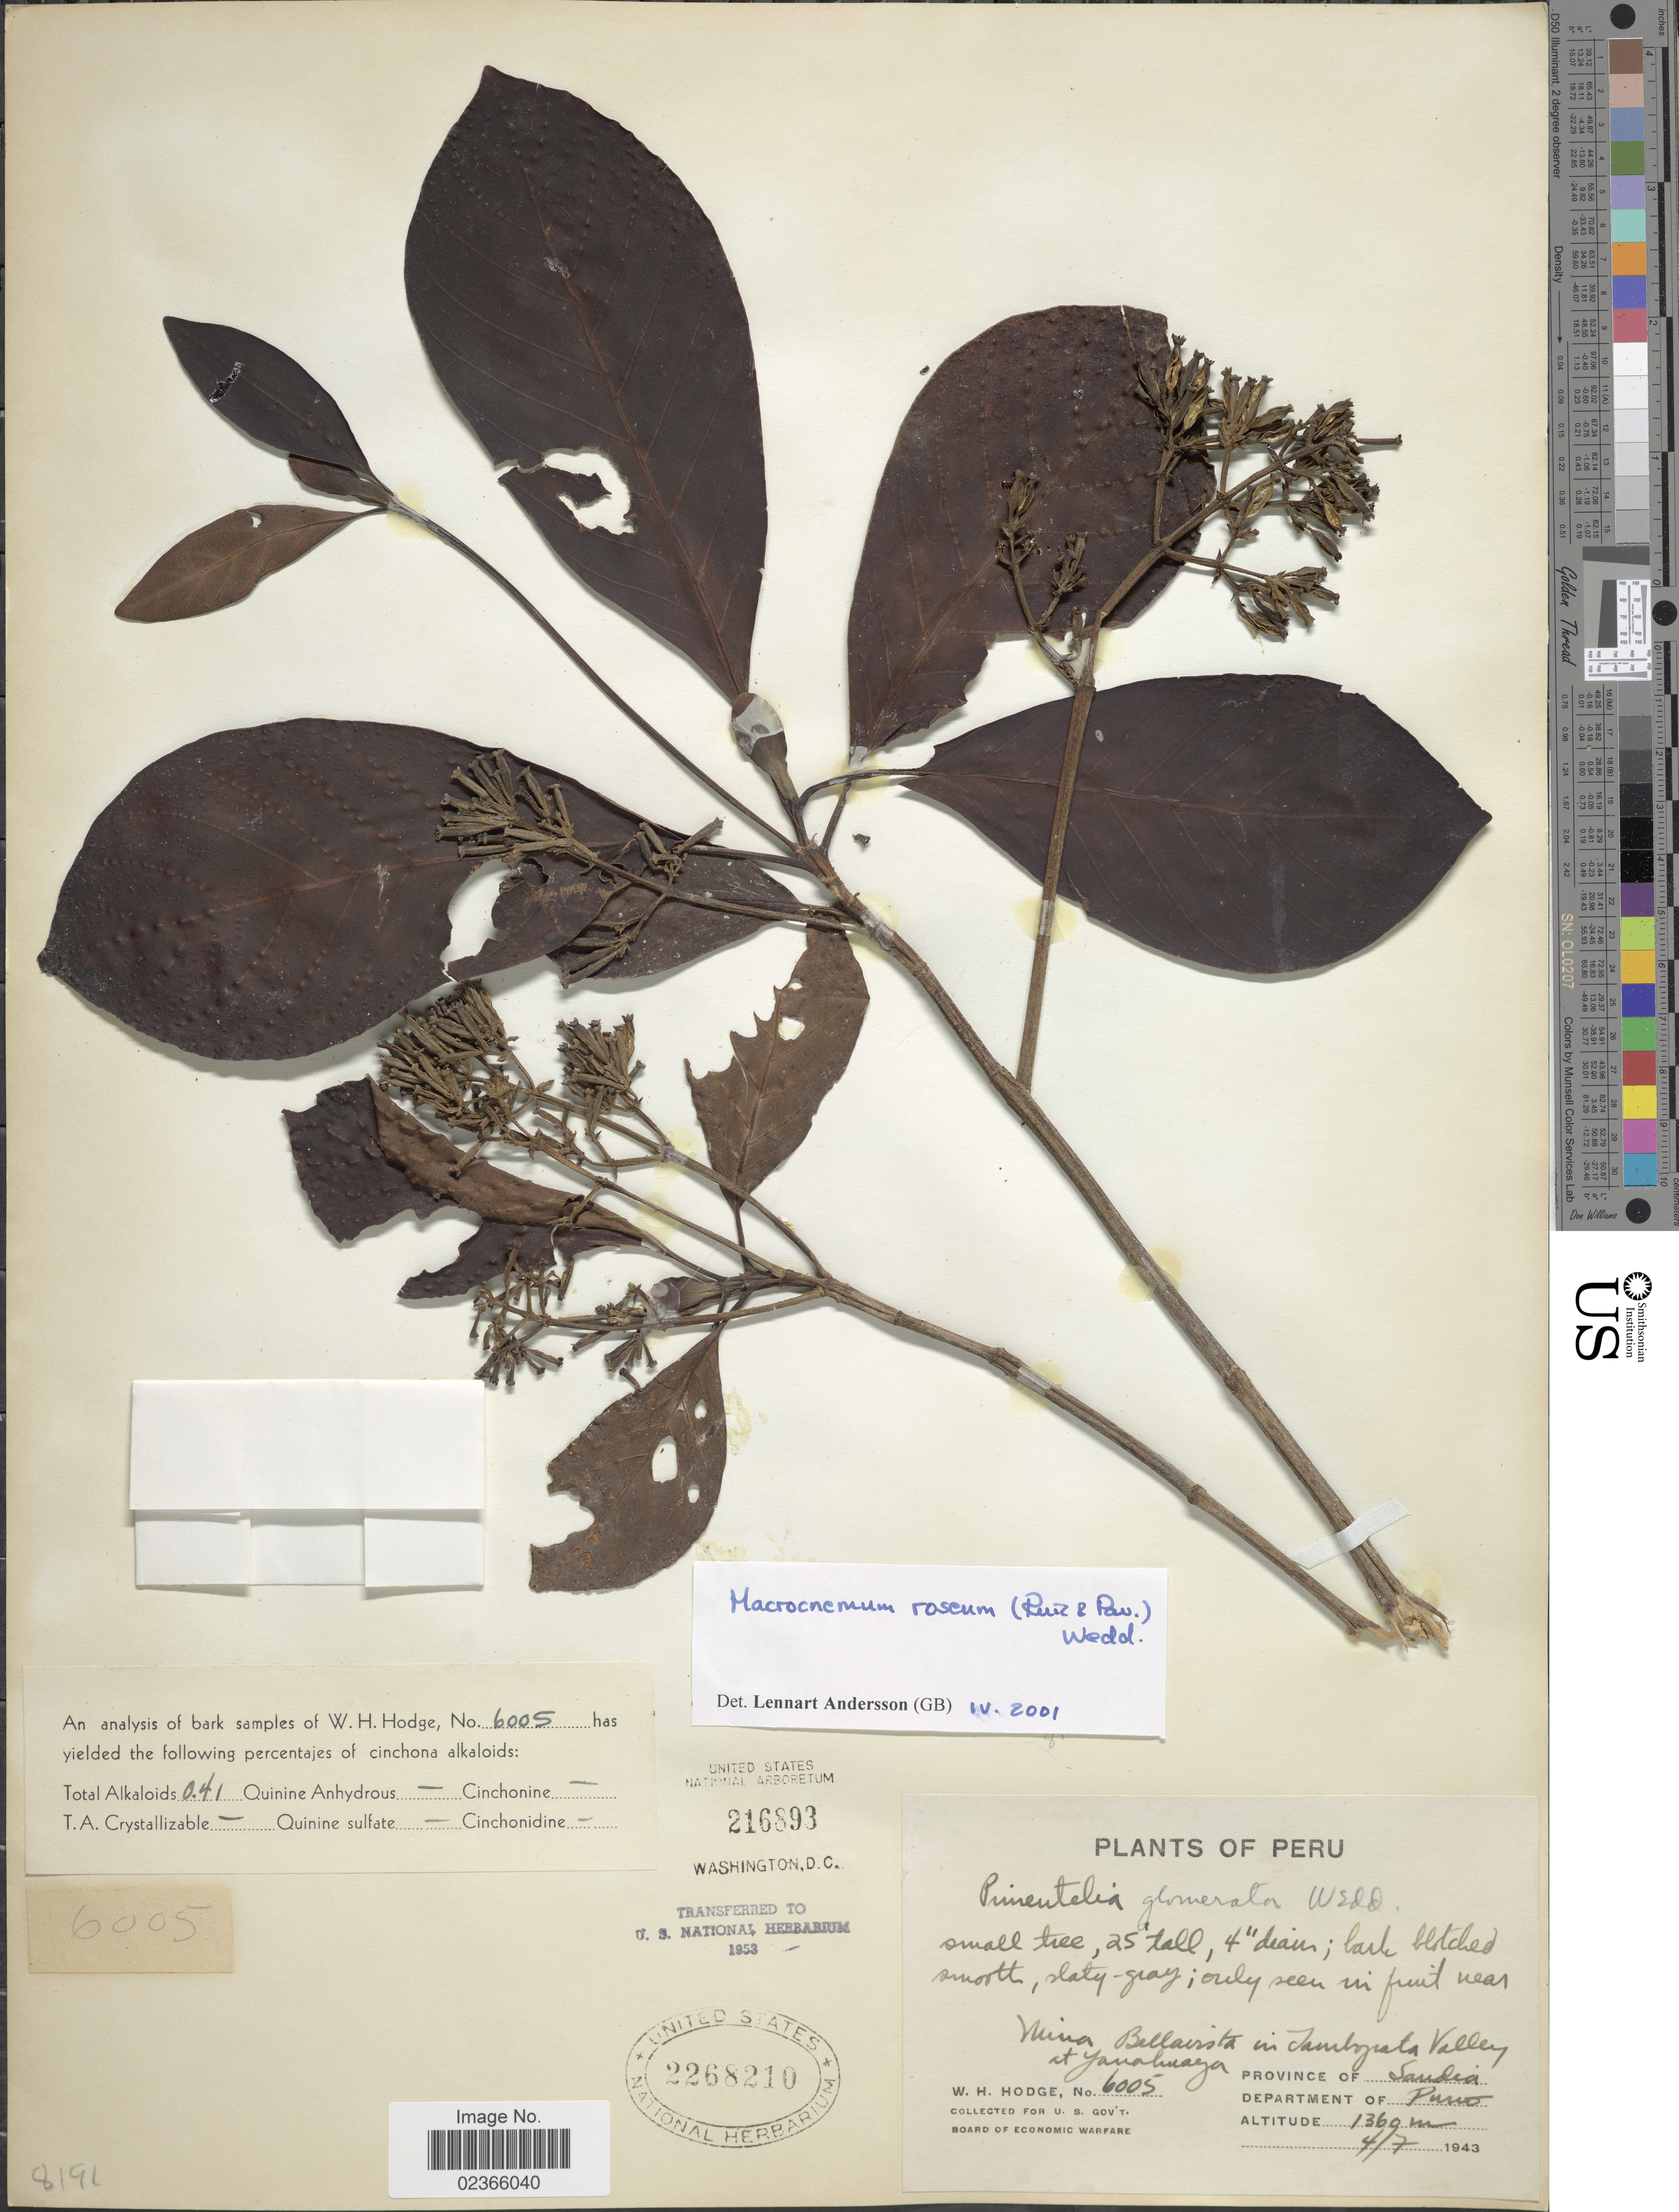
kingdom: Plantae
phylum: Tracheophyta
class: Magnoliopsida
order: Gentianales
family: Rubiaceae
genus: Macrocnemum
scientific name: Macrocnemum roseum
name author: Wedd.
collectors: W. Hodge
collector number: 6005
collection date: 1943-07-04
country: Peru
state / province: Puno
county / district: Sandia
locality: Mina Bellairsta in Tambopata Valley at Yanahuaya.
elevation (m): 1360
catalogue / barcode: US 2268210